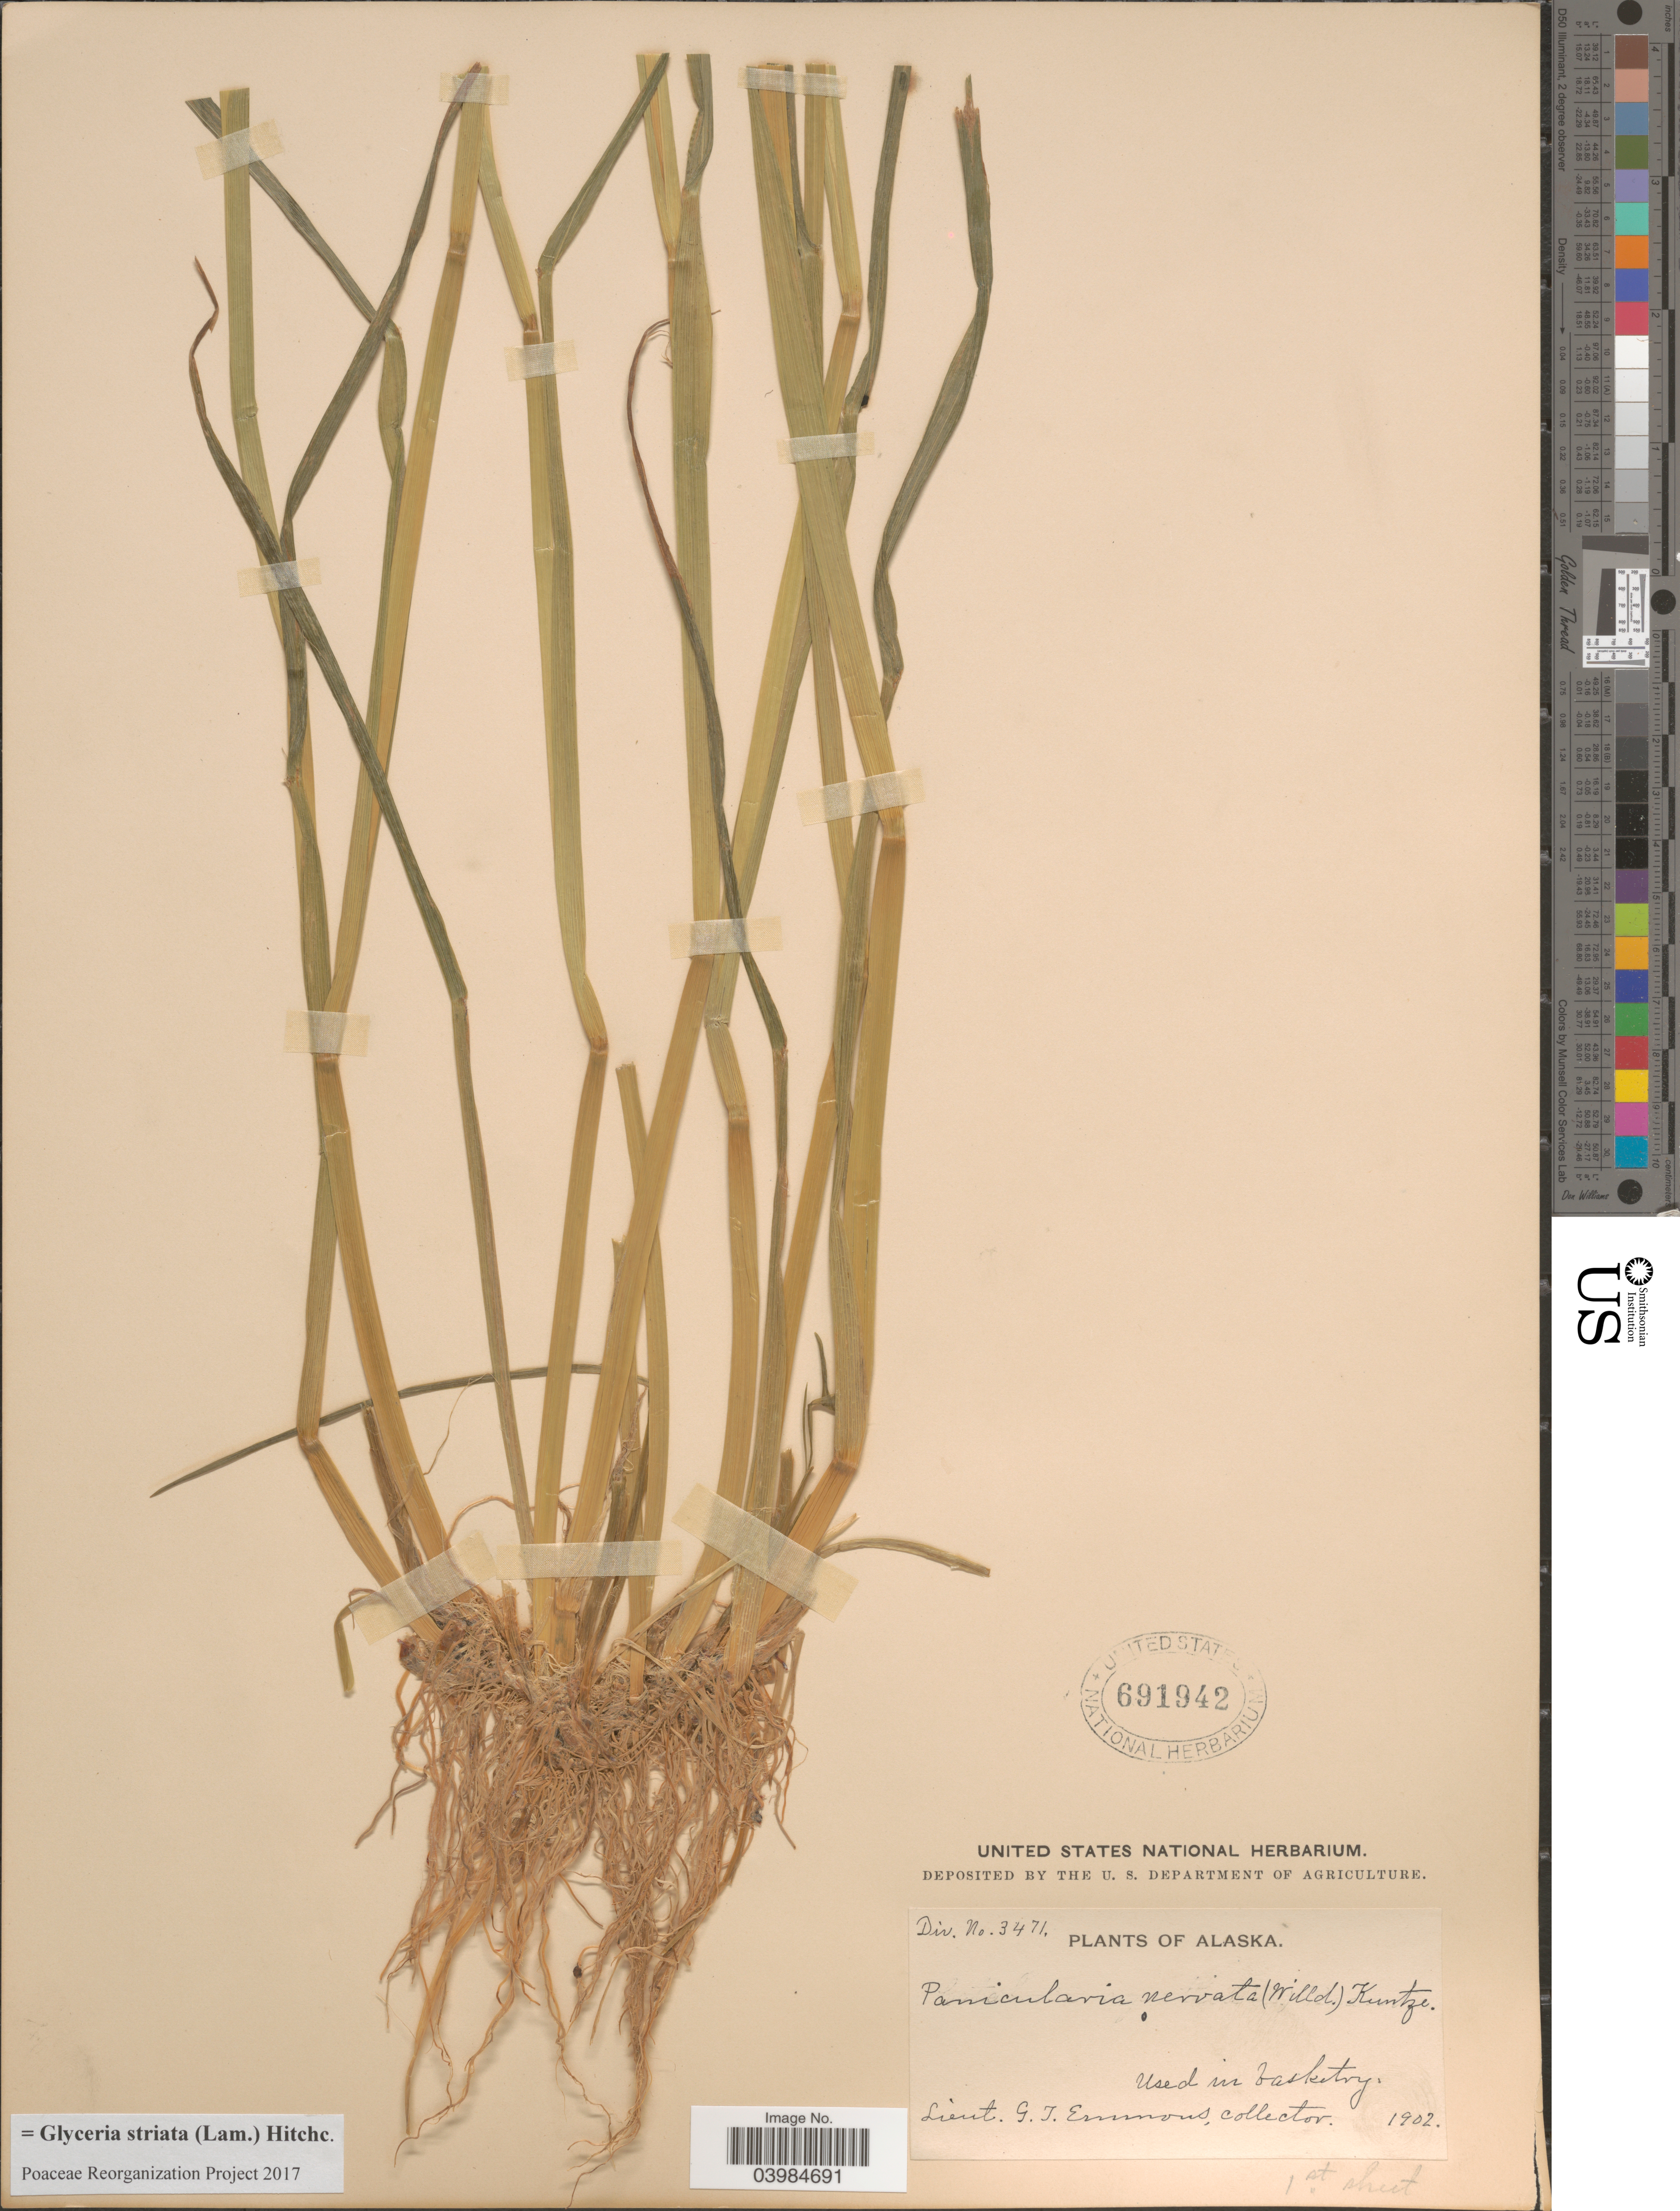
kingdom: Plantae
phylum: Tracheophyta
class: Liliopsida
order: Poales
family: Poaceae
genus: Glyceria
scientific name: Glyceria striata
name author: (Lam.) Hitchc.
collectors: L. Emmons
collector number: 3471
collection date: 1902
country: United States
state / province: Alaska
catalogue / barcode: US 691942